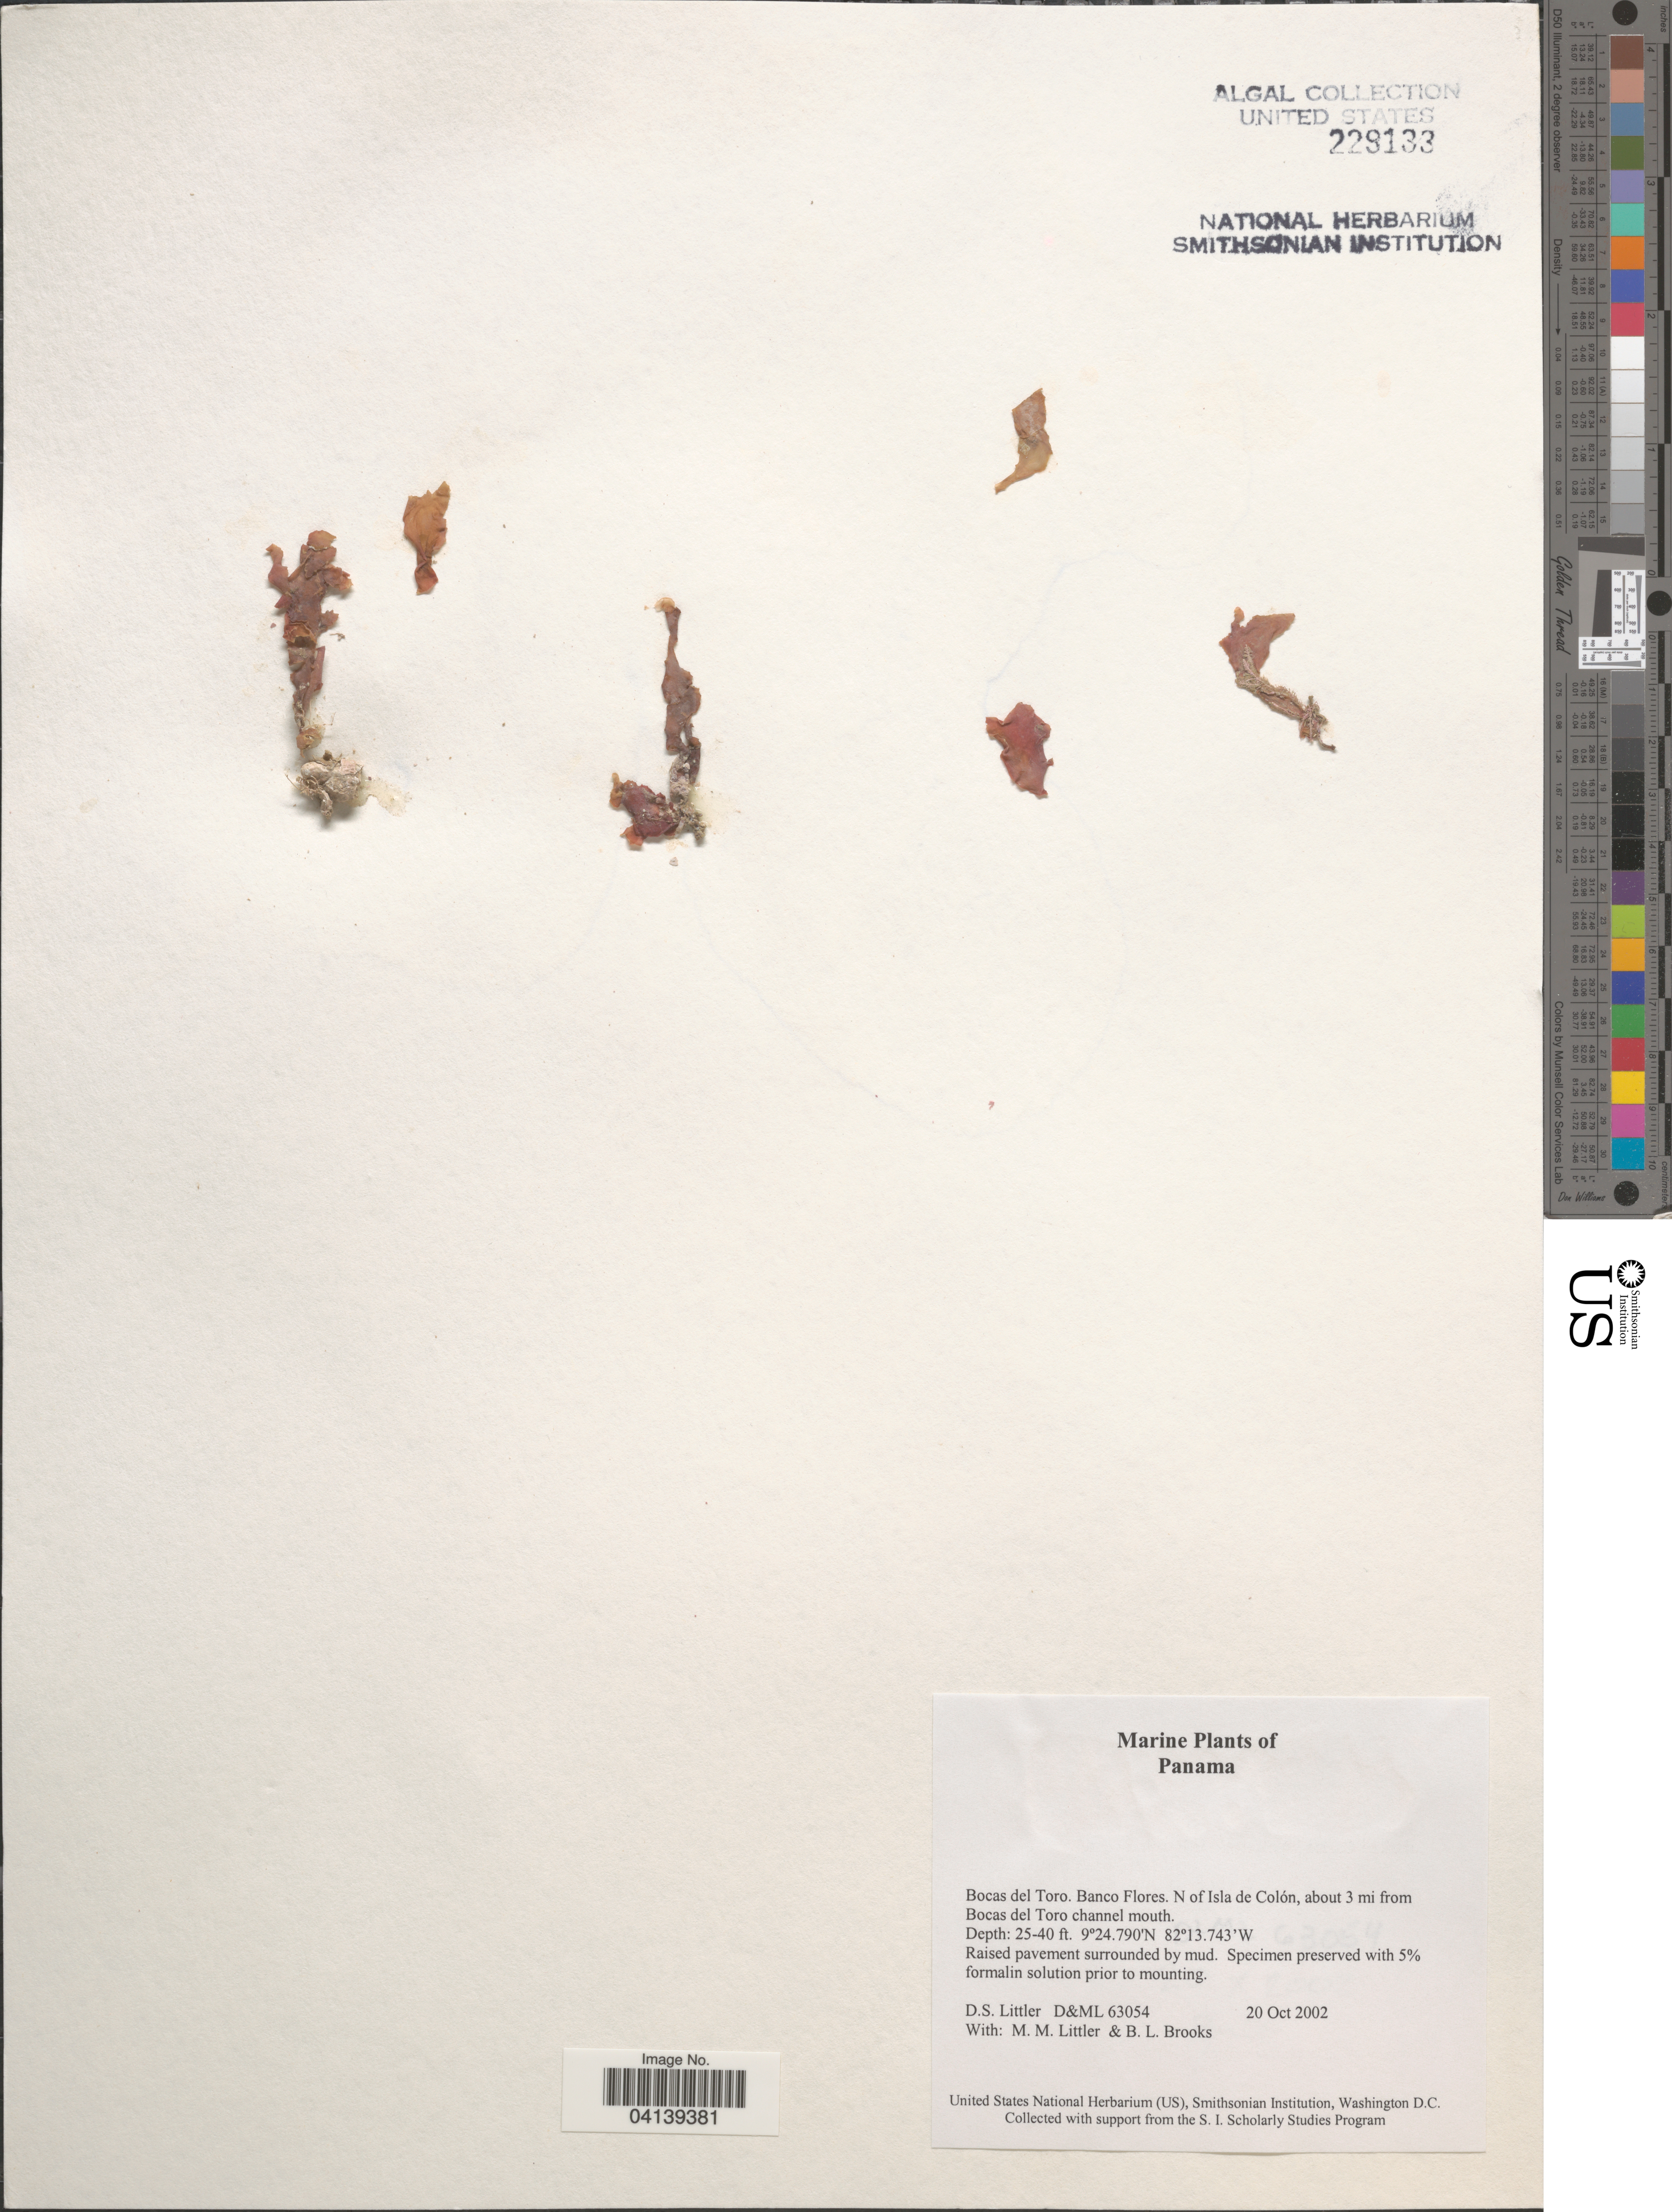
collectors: D. S. Littler & B. Brooks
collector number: D&ML63054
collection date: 2002-10-20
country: Panama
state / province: Bocas del Toro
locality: Banco Flores. N of Isla de Colón, about 3 mi from Bocas del Toro channel mouth.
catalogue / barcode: US 229133